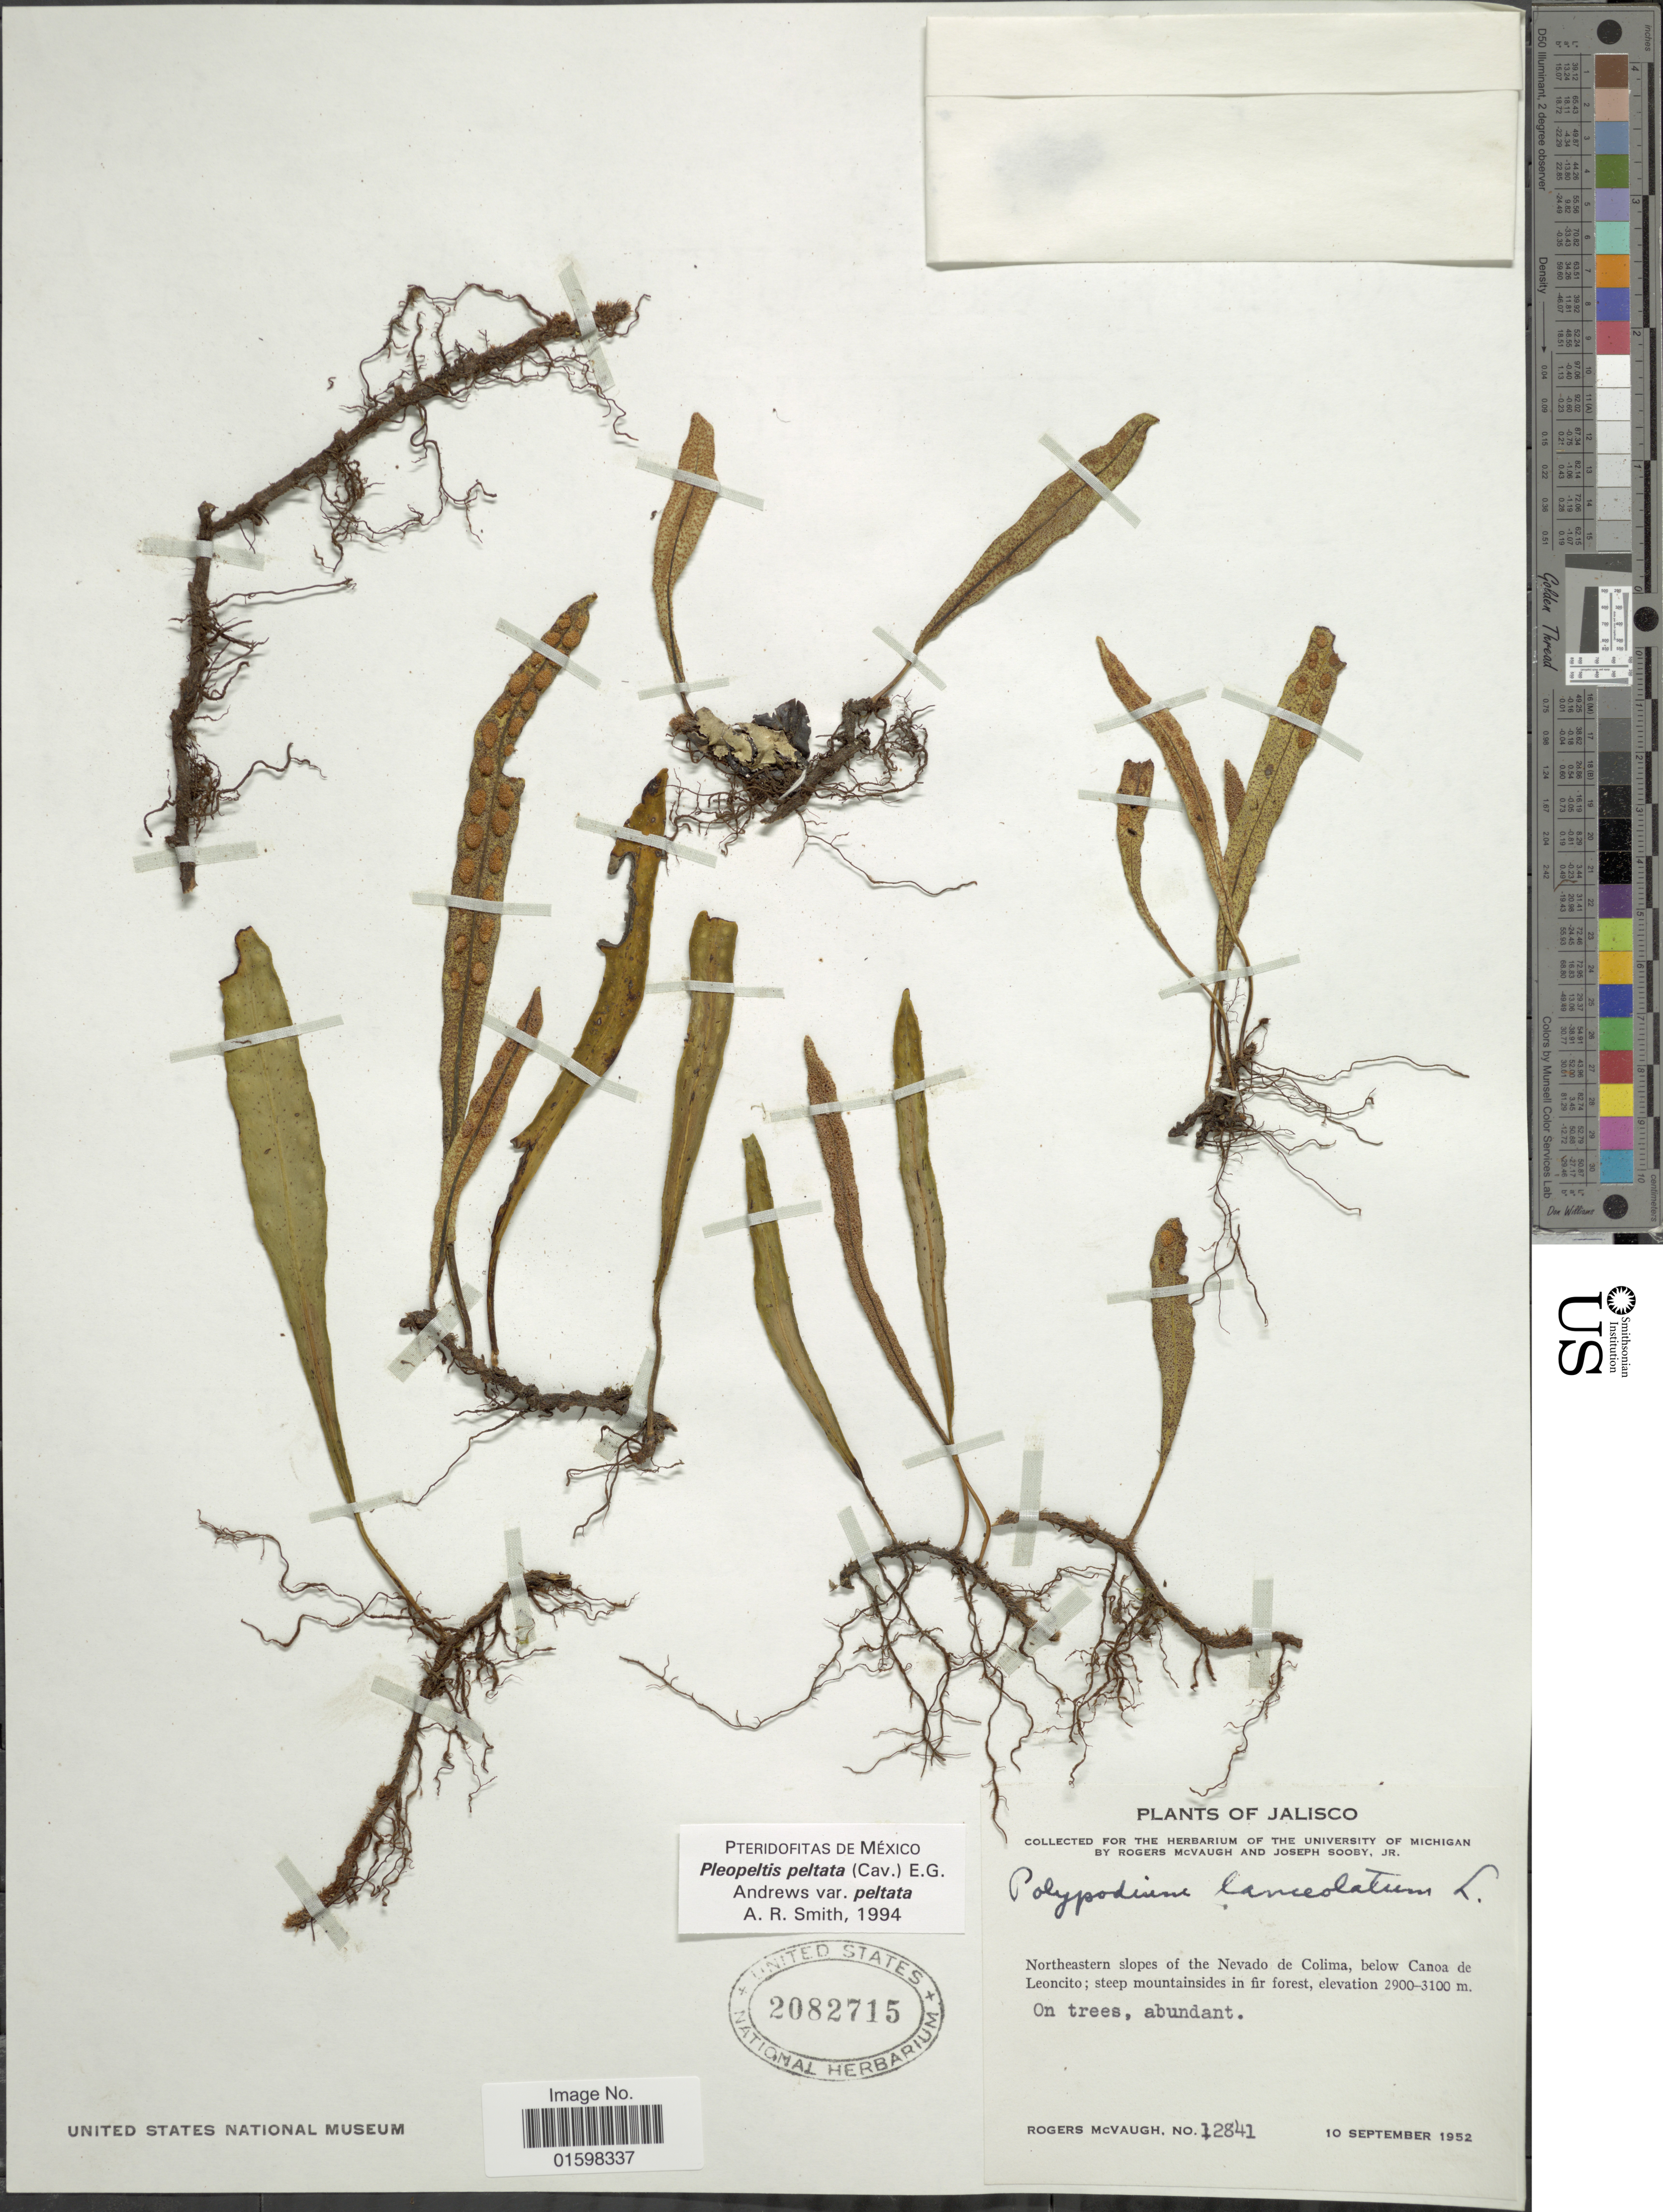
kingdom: Plantae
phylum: Tracheophyta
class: Polypodiopsida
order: Polypodiales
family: Polypodiaceae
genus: Pleopeltis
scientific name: Pleopeltis polylepis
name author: (Roem. ex Kunze) T. Moore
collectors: R. McVaugh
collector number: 12841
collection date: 1952-09-10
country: Mexico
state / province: Jalisco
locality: Northeastern slopes of the Nevado de Colima, below Canoa de Leoncito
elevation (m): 2900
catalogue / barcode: US 2082715